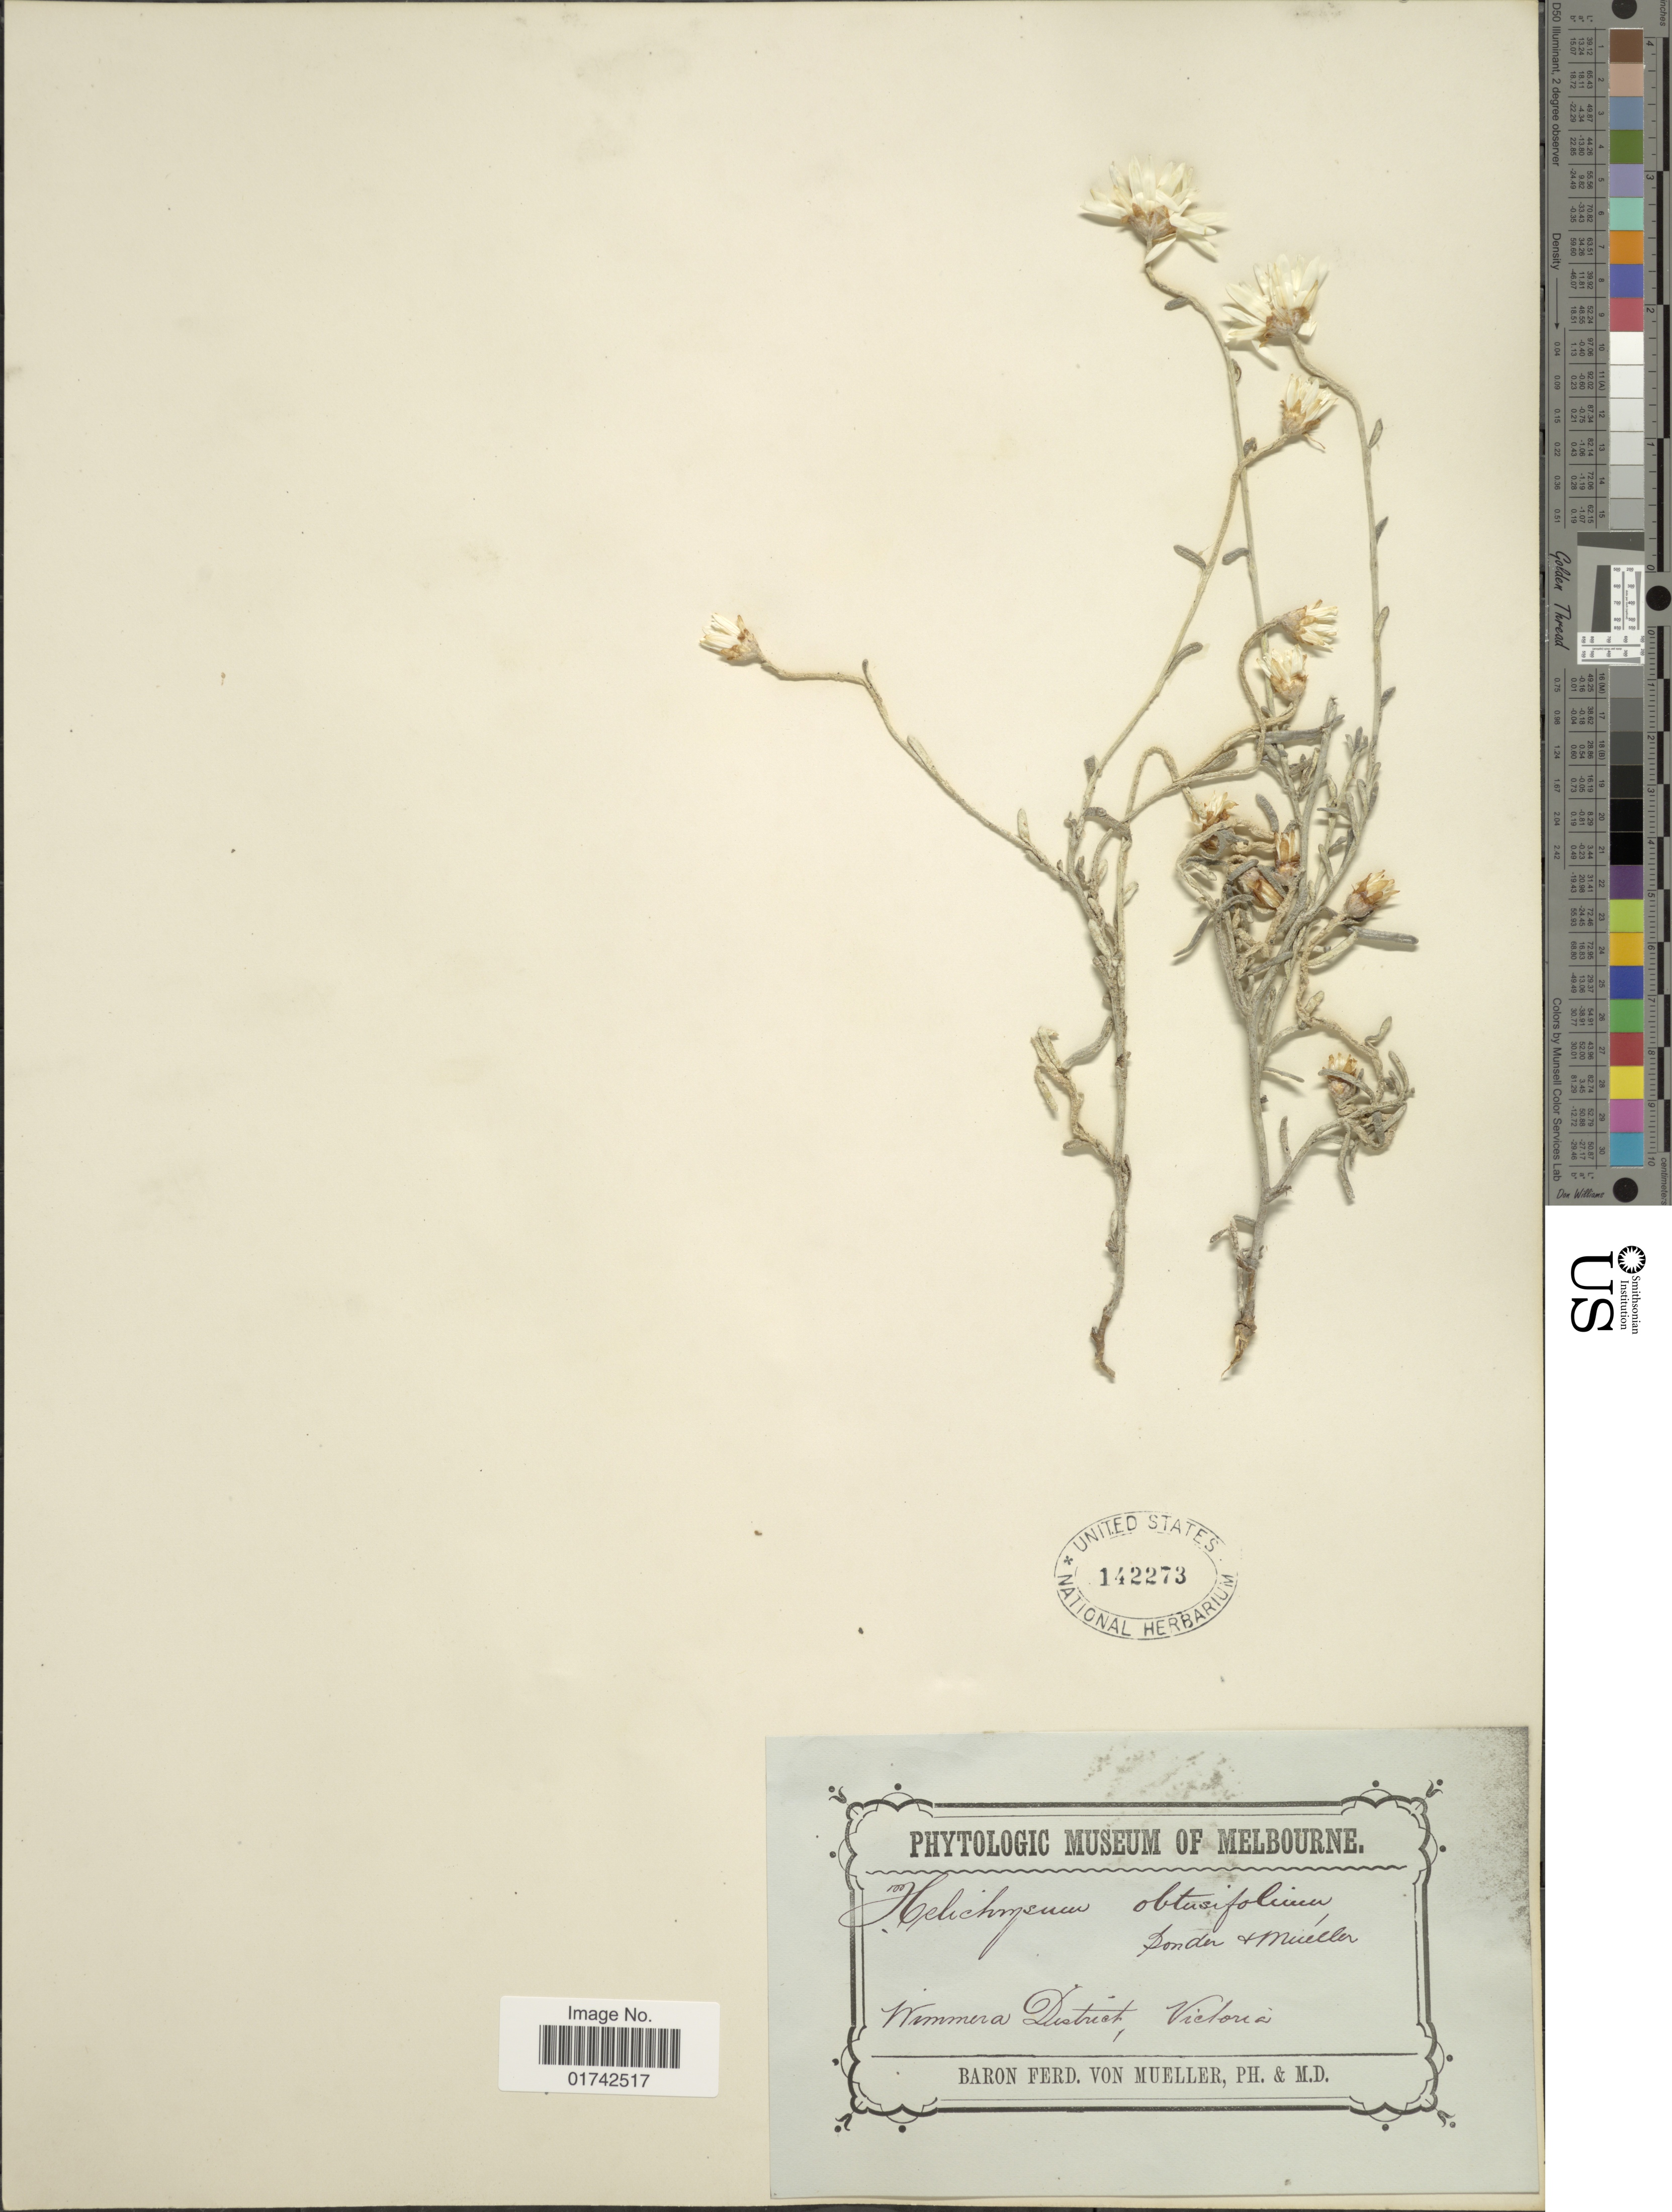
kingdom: Plantae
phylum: Tracheophyta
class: Magnoliopsida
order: Asterales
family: Asteraceae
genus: Helichrysum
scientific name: Helichrysum obtusifolium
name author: Sond.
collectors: F. von Mueller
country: Australia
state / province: Victoria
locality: Wimmera District, Victoria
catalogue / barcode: US 142273